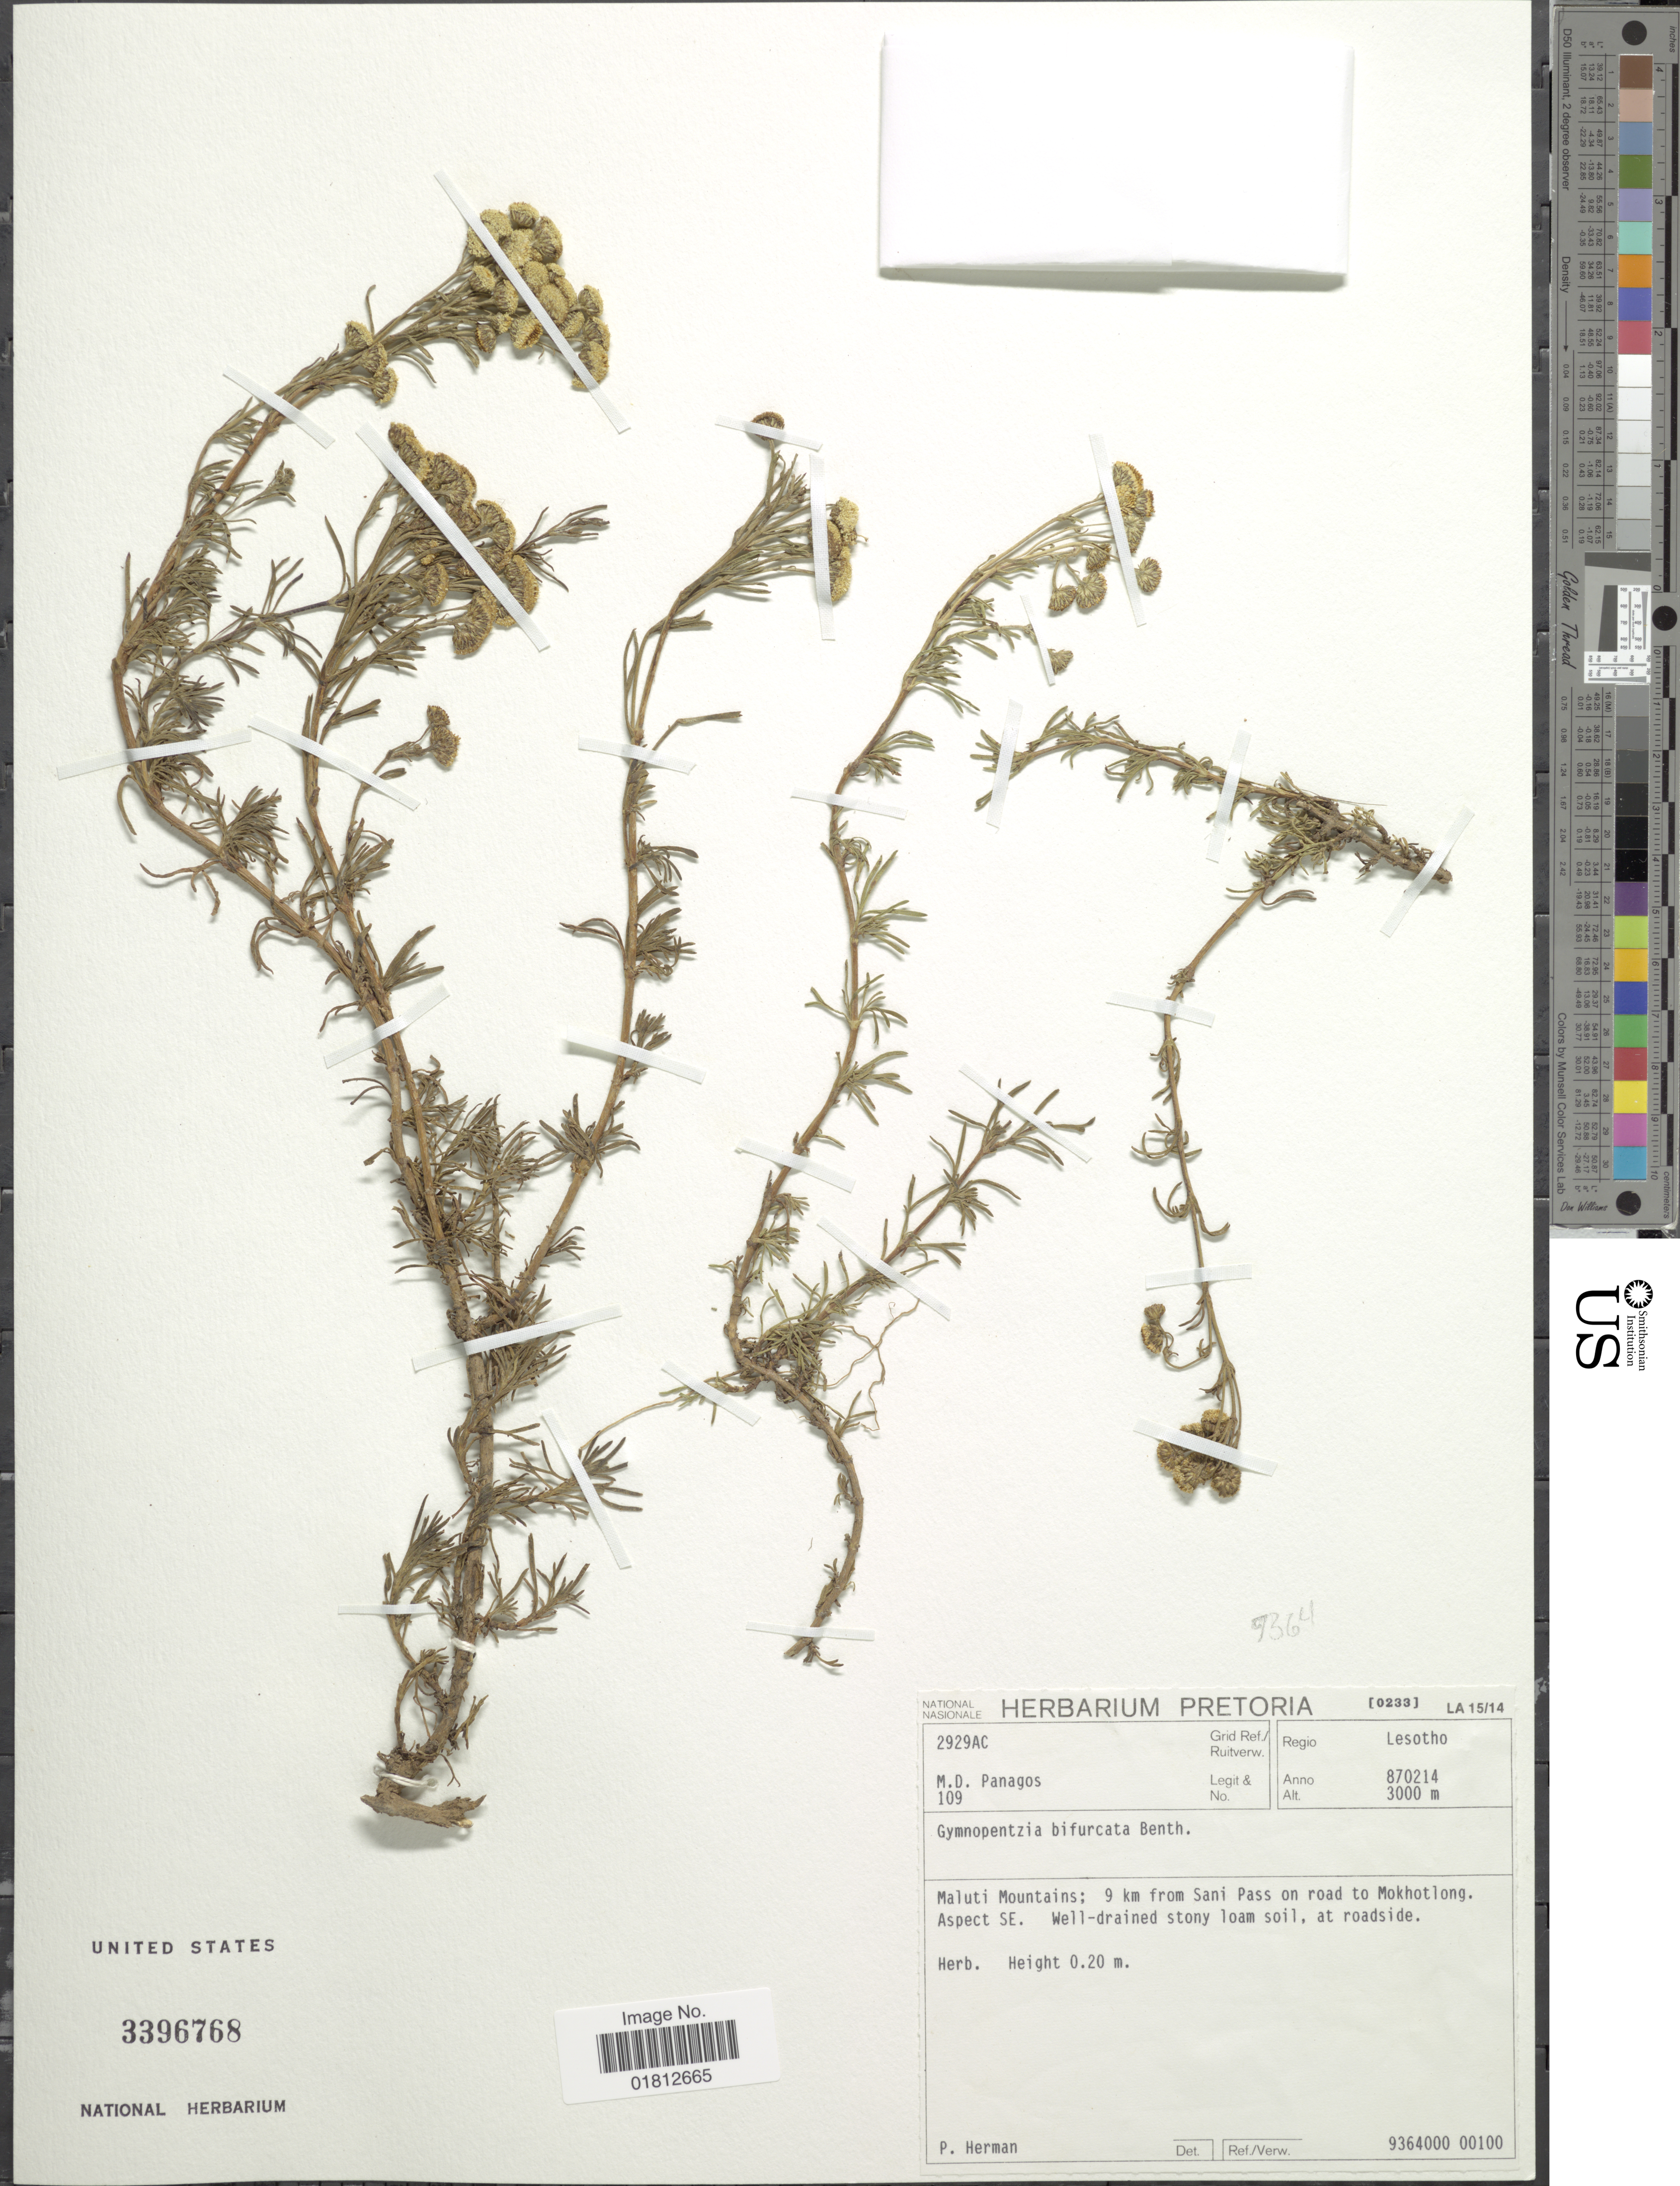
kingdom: Plantae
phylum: Tracheophyta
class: Magnoliopsida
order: Asterales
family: Asteraceae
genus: Gymnopentzia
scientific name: Gymnopentzia bifurcata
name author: Benth.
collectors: M. Panagos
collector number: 109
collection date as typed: Transcribed d/m/y: 14/2/87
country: Lesotho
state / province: Mokhotlong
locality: Maluti Mountains, 9 km from Sani Pass on road to Mokhotlong, Aspect SE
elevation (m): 3000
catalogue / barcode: US 3396768